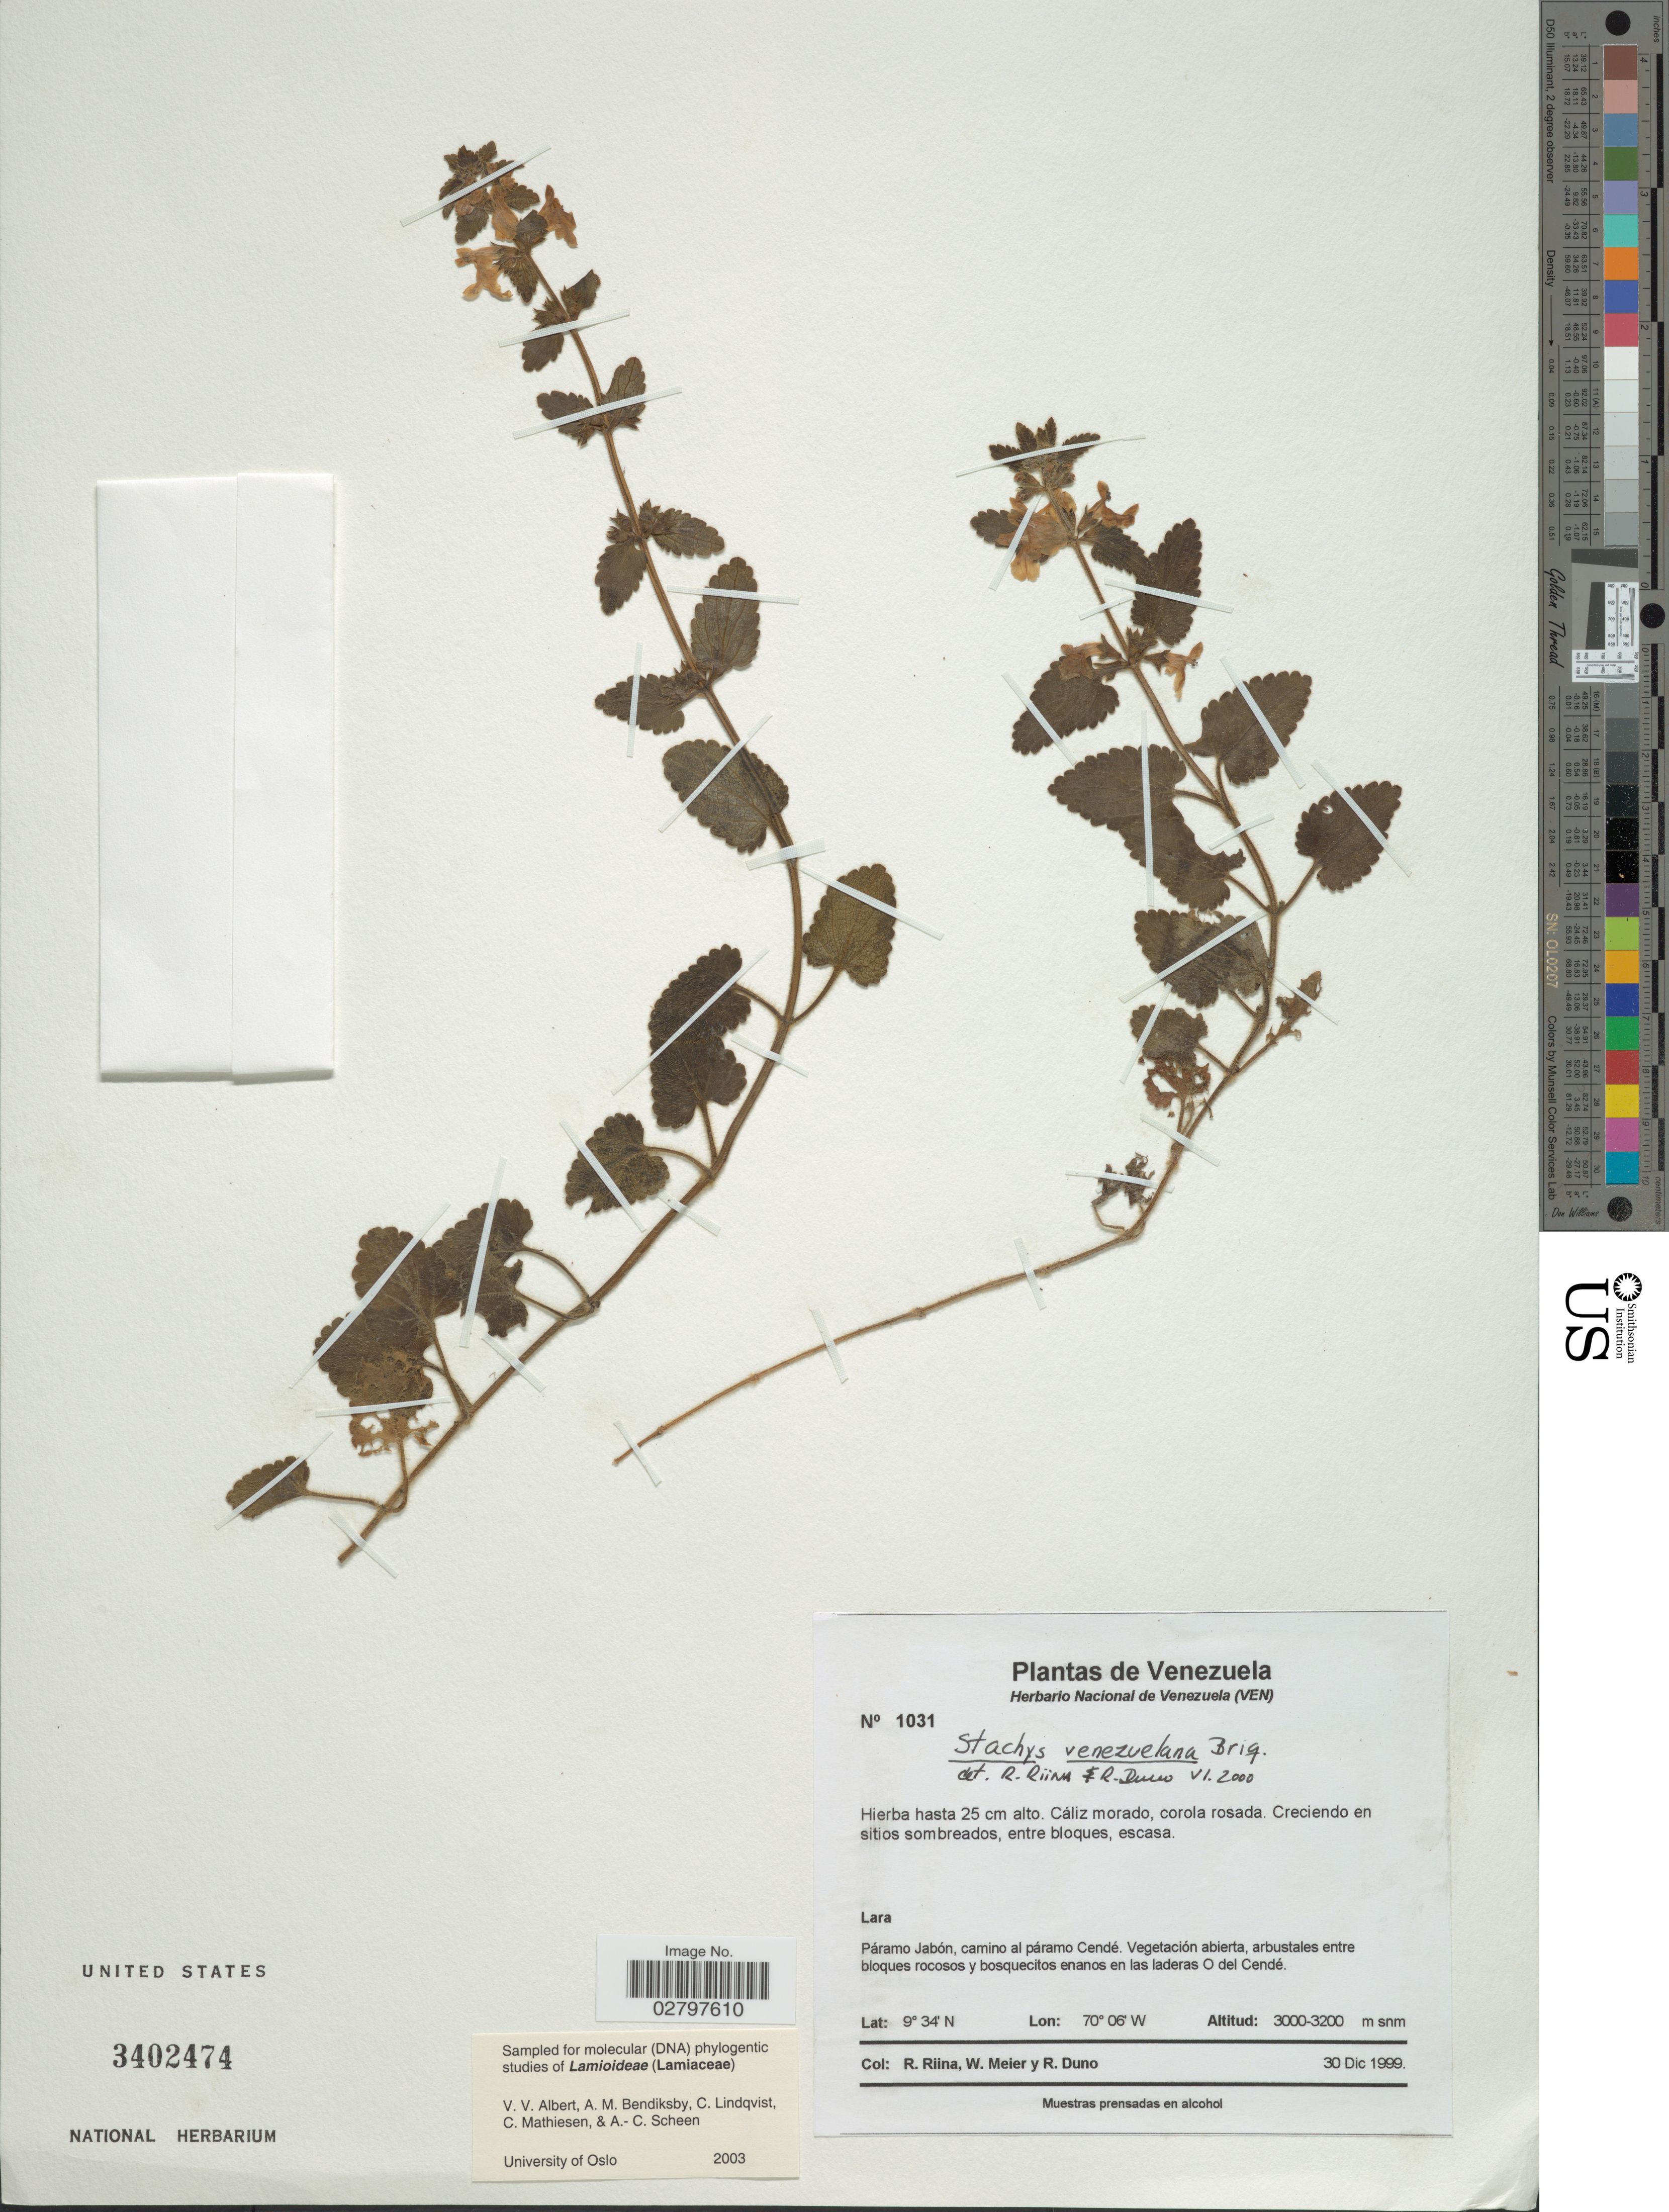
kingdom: Plantae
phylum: Tracheophyta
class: Magnoliopsida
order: Lamiales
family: Lamiaceae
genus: Stachys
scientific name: Stachys venezuelana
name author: Briq.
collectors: R. Riina, W. Meier & R. Duno de Stefano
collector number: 1031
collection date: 1999-12-30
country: Venezuela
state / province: Lara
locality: Páramo Jabón, camino al páramo Cendé.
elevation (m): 3000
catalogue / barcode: US 3402474